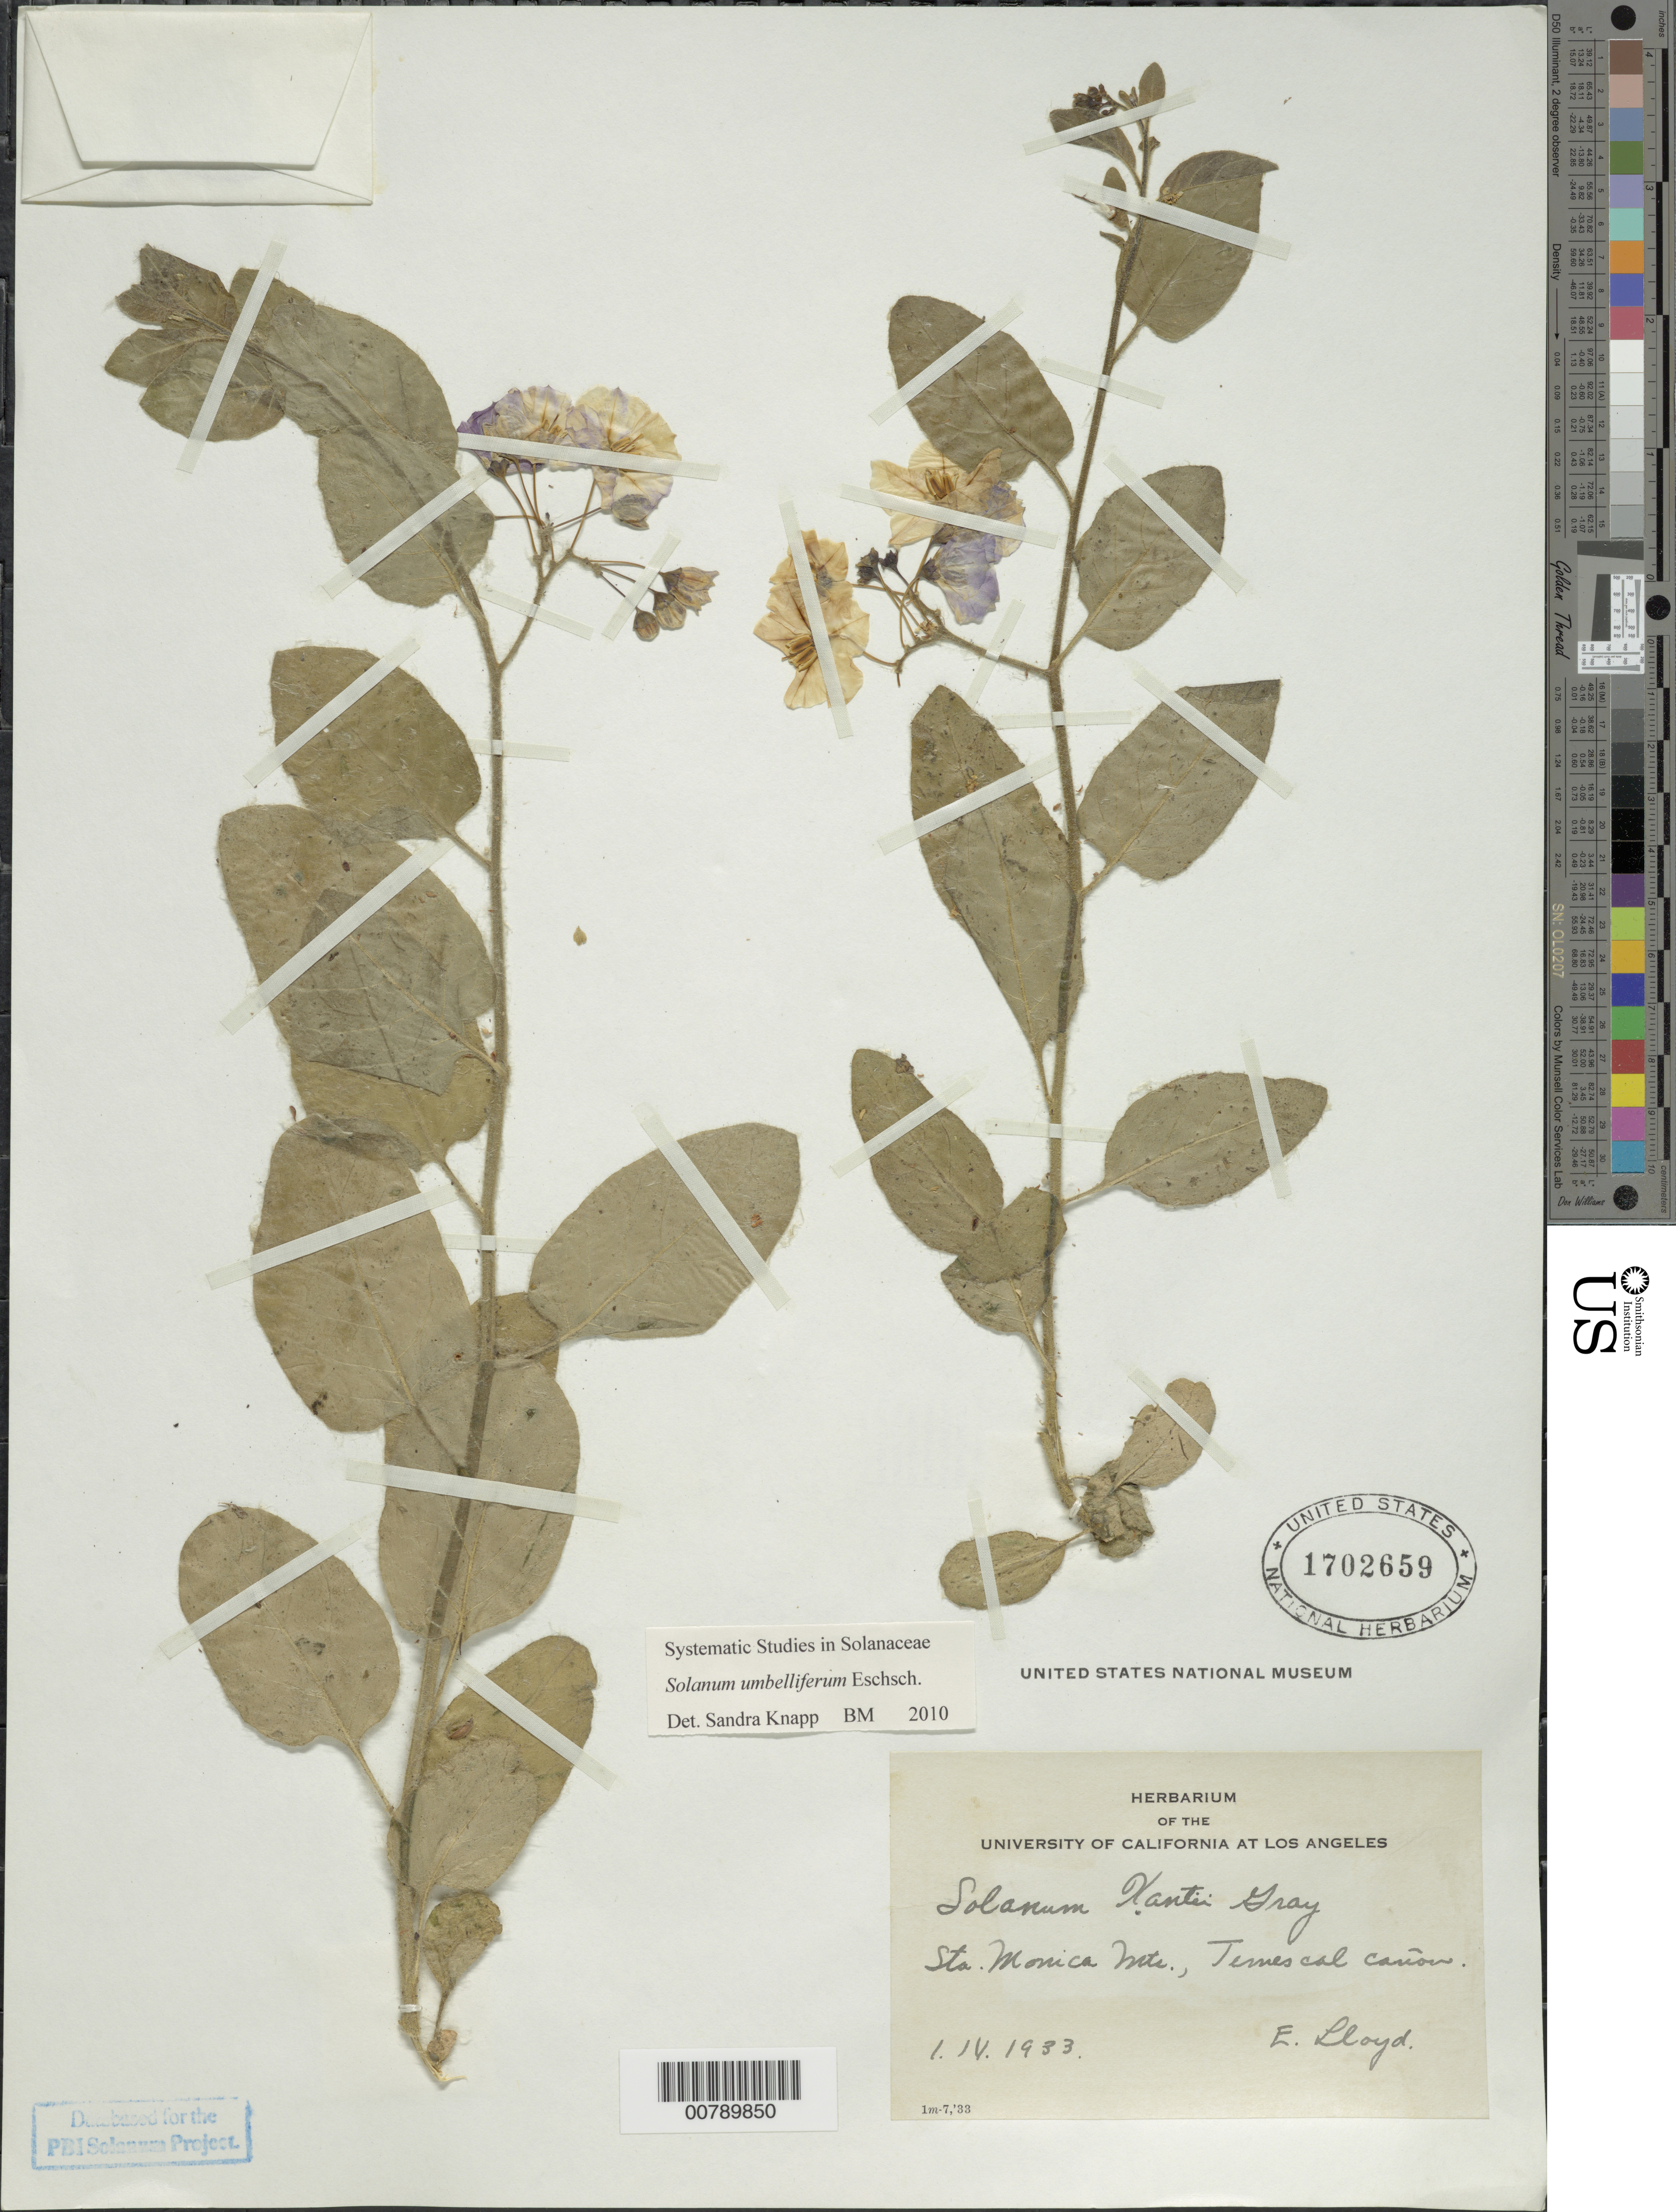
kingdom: Plantae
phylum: Tracheophyta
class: Magnoliopsida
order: Solanales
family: Solanaceae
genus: Solanum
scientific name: Solanum umbelliferum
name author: Eschsch.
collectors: E. Lloyd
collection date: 1933-04-01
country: United States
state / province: California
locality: Sta. Monica Mts., Temescal cañon.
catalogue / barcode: US 1702659